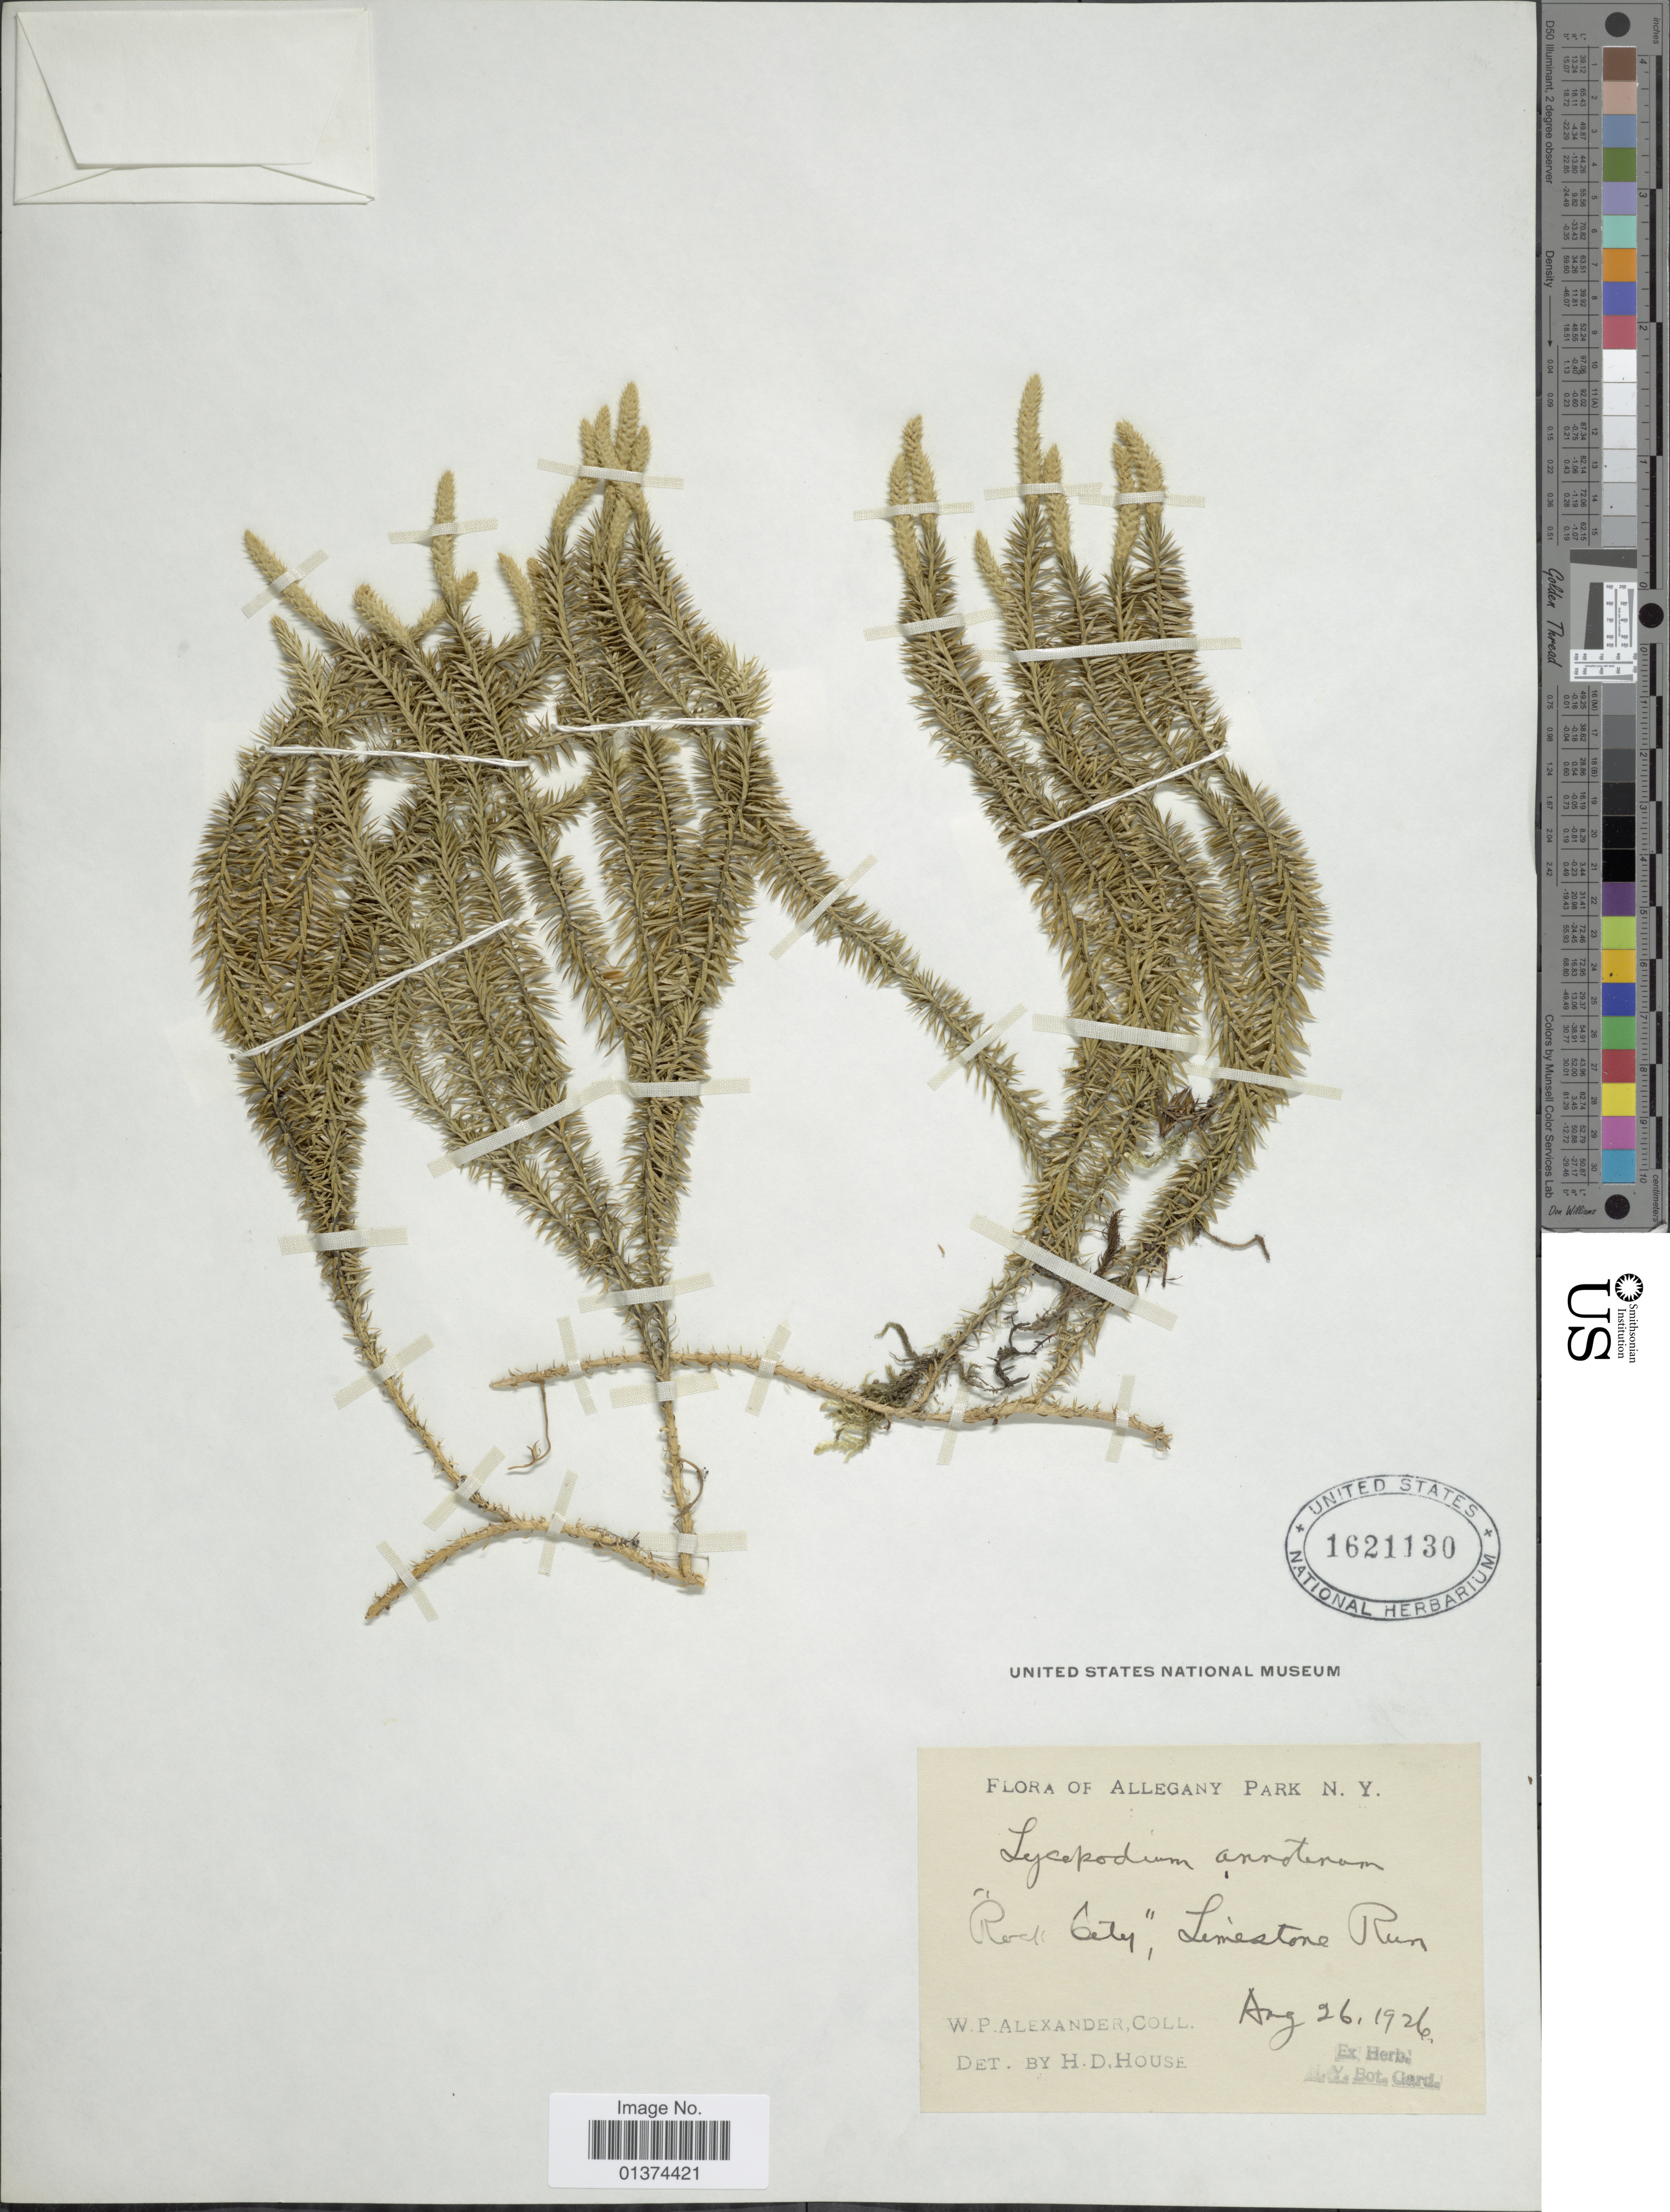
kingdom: Plantae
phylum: Tracheophyta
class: Lycopodiopsida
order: Lycopodiales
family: Lycopodiaceae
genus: Spinulum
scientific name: Spinulum annotinum subsp. annotinum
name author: (L.) A. Haines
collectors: W. P. Alexander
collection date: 1926-08-26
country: United States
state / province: New York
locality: Allegany Park, 'Rock City', Limestone Run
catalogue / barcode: US 1621130